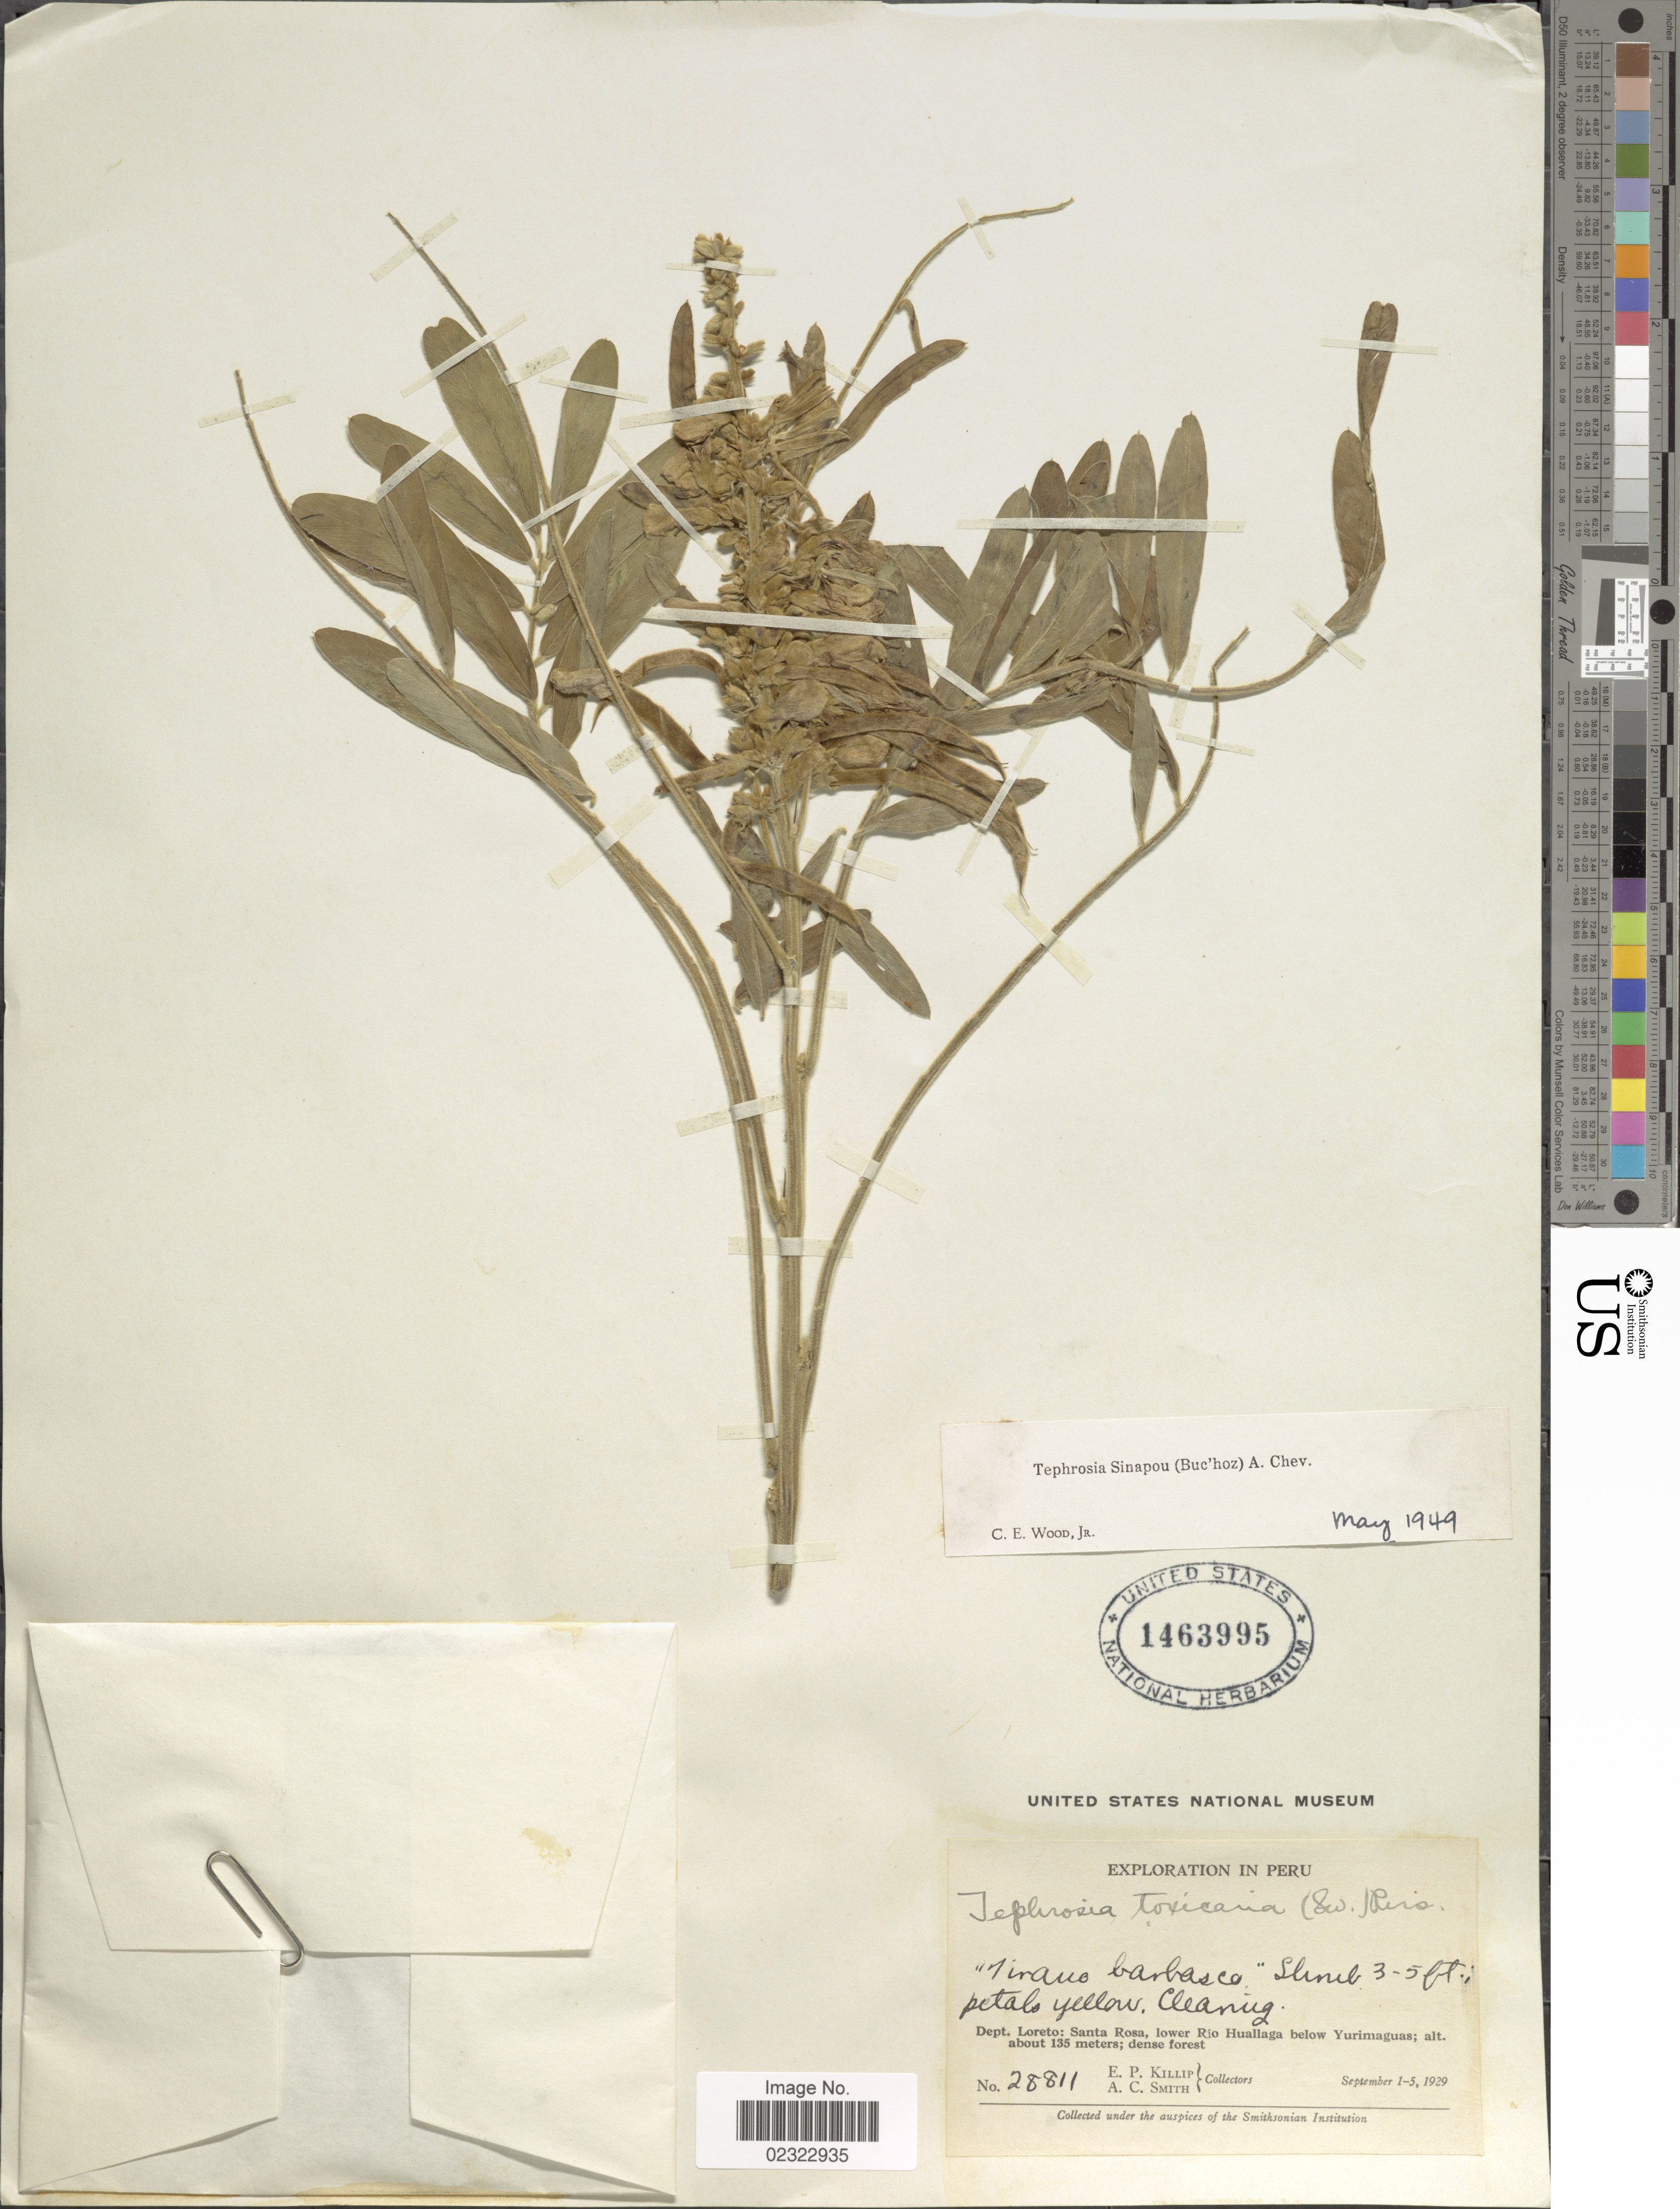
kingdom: Plantae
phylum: Tracheophyta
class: Magnoliopsida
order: Fabales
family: Fabaceae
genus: Tephrosia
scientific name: Tephrosia sinapou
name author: (Buc'hoz) A. Chev.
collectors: E. P. Killip & A. C. Smith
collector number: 28811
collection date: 1929-09-01/1929-09-05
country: Peru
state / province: Loreto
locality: Dept. Loreto: Santa Rosa, lower Rio Huallaga below Yurimaguas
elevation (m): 135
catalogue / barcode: US 1463995